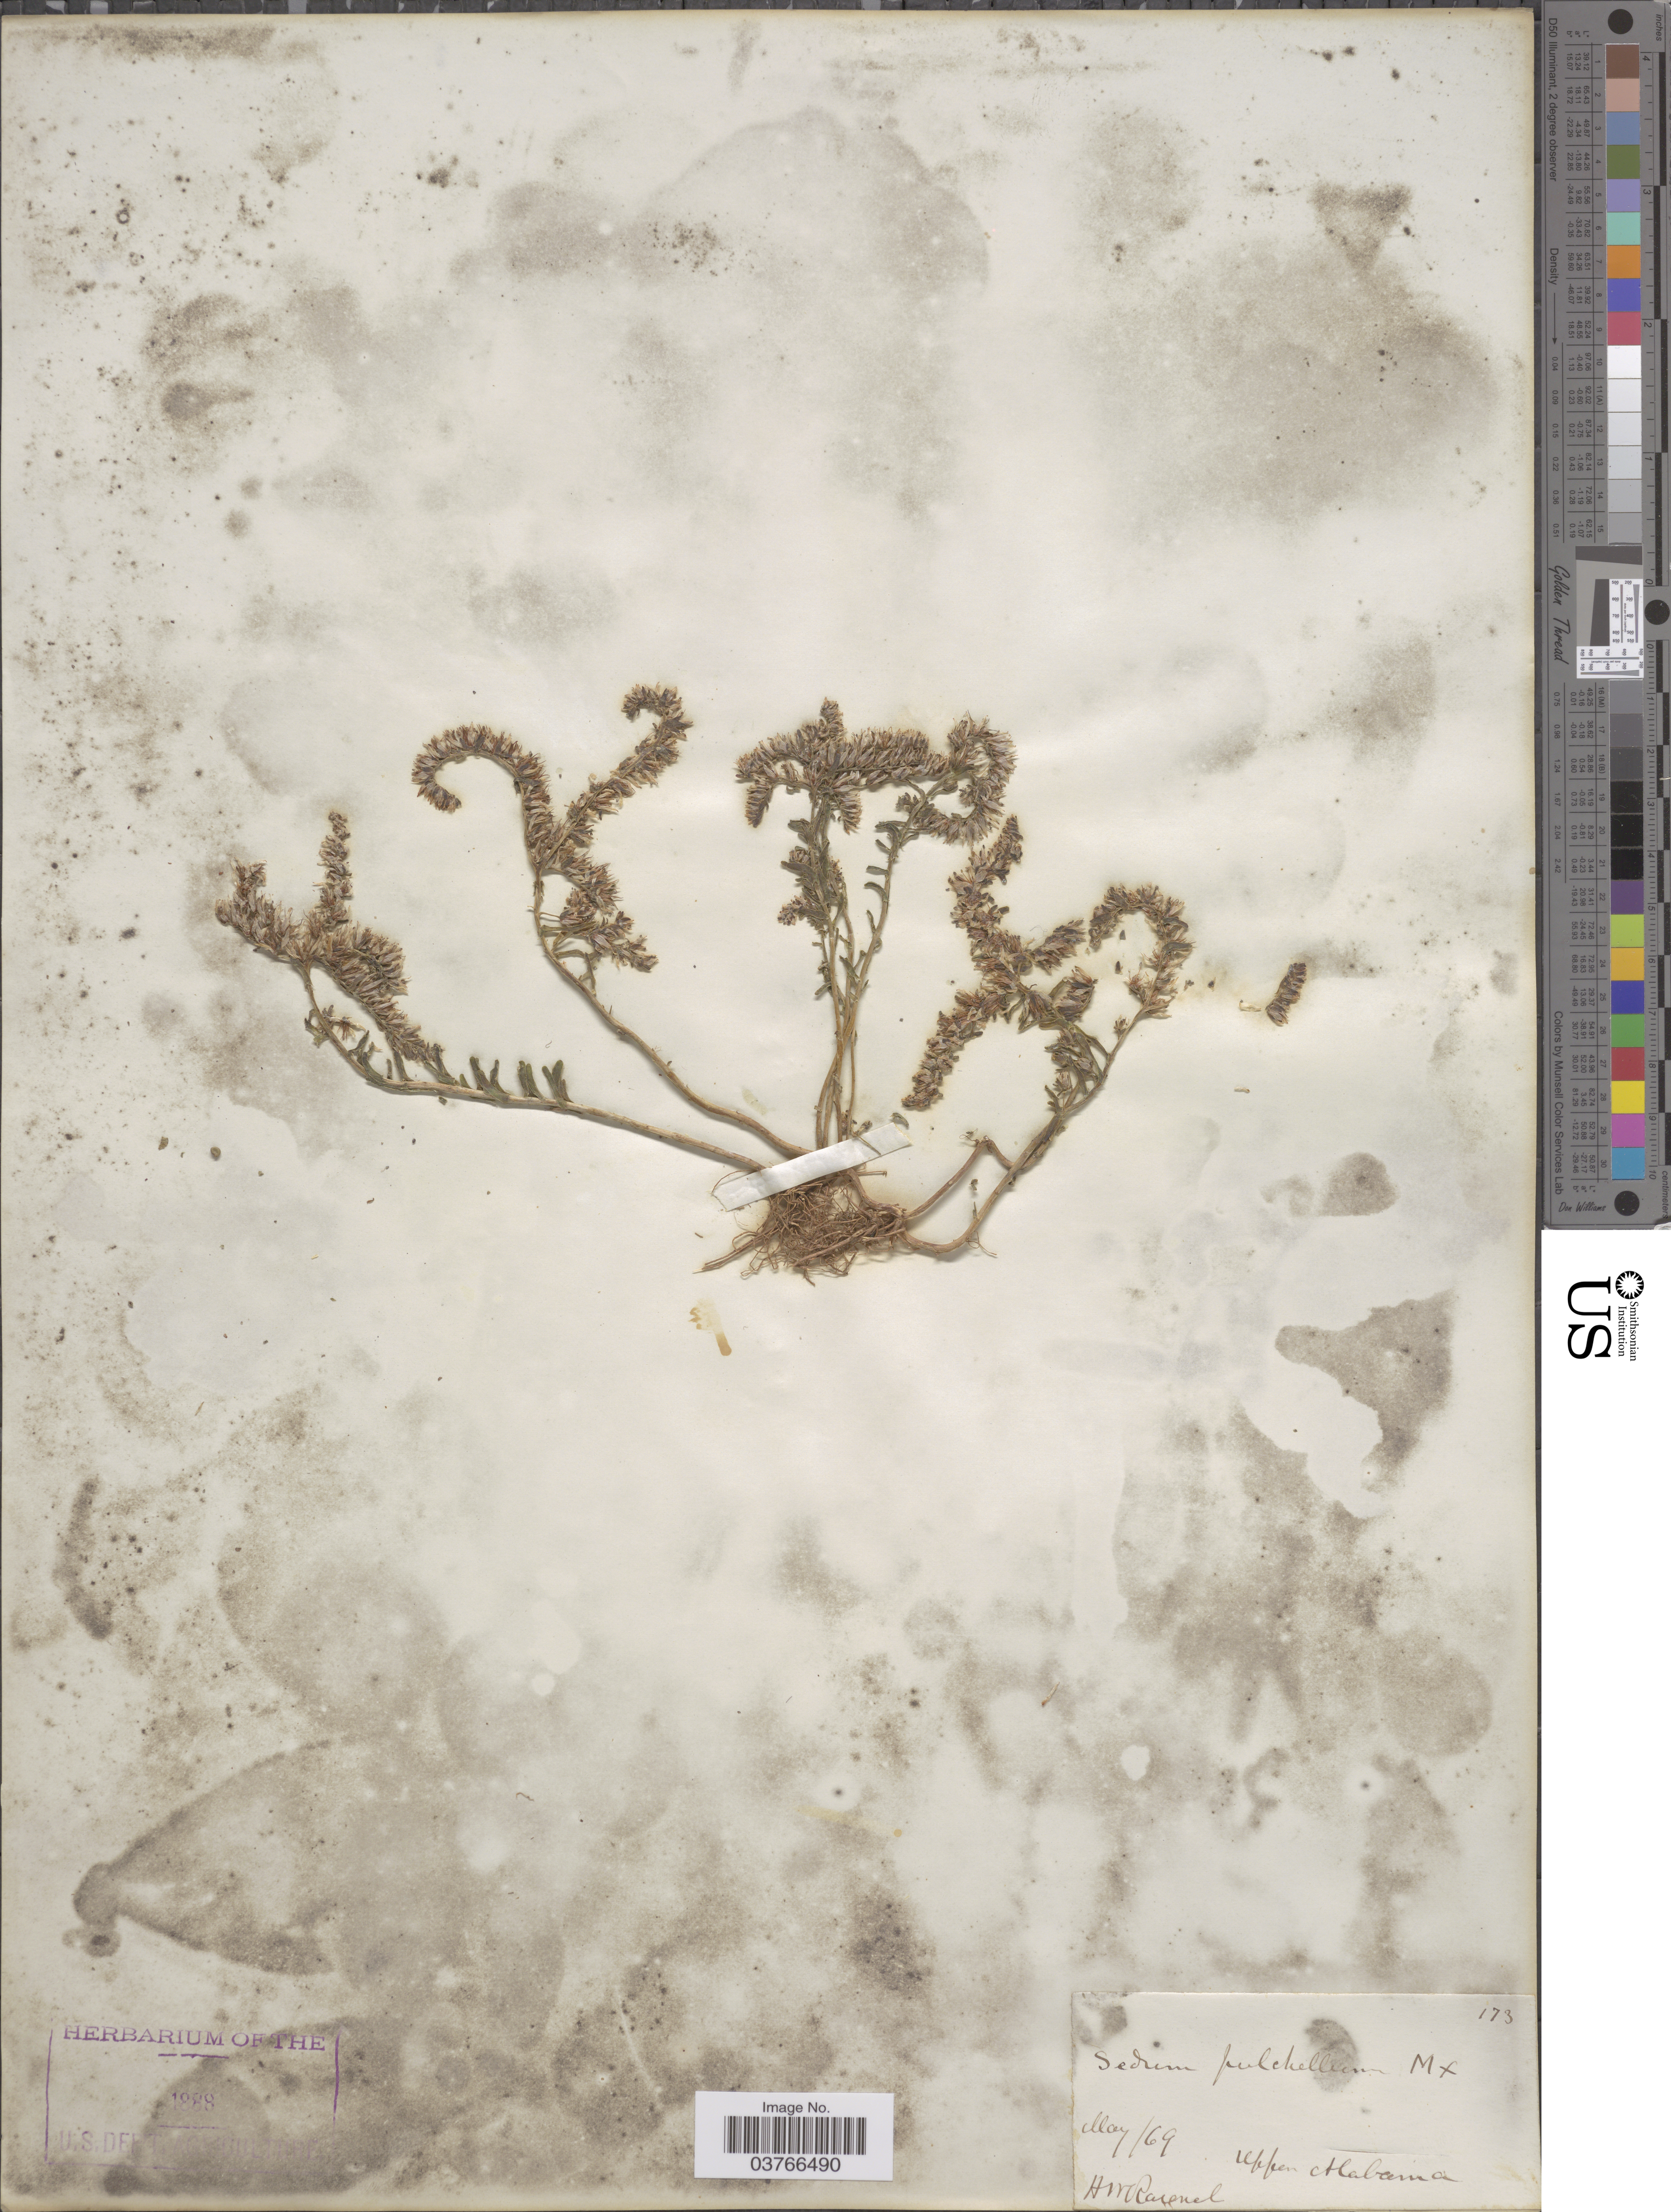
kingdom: Plantae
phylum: Tracheophyta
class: Magnoliopsida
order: Saxifragales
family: Crassulaceae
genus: Sedum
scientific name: Sedum pulchellum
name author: Michx.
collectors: H. Ranenel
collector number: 173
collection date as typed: Transcribed d/m/y: /5/69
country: United States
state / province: Alabama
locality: Upper Alabama.